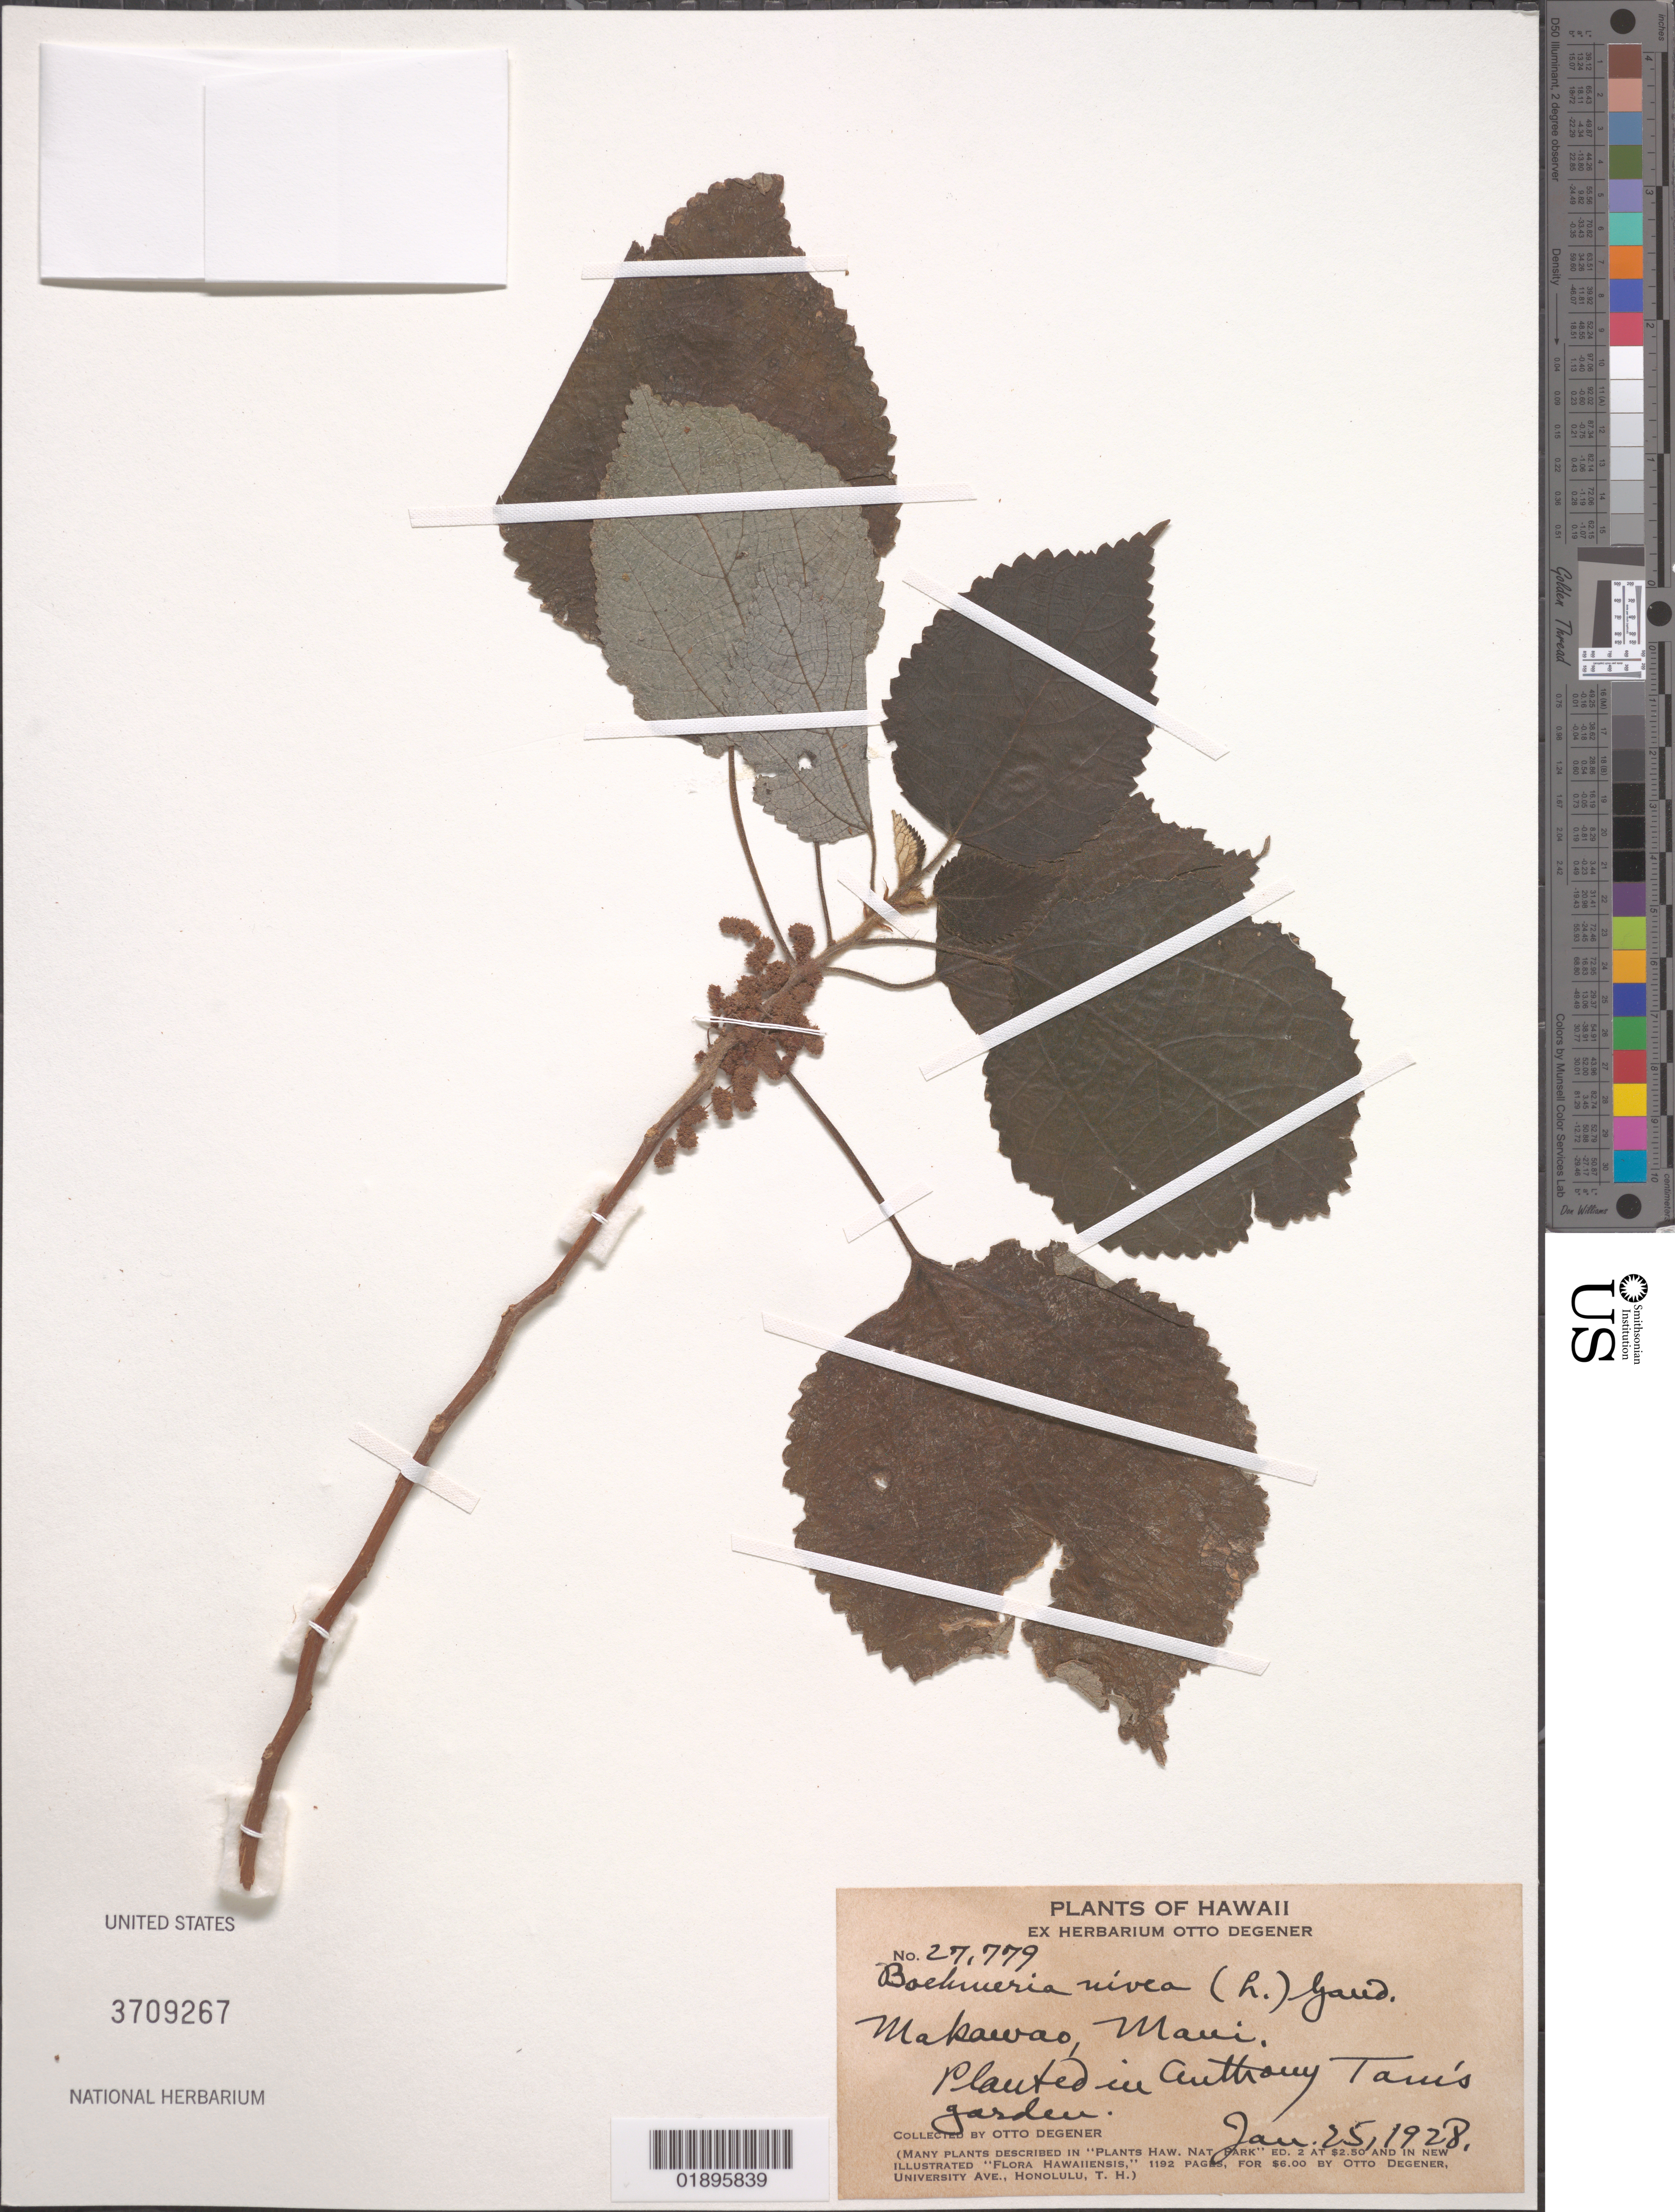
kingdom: Plantae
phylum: Tracheophyta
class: Magnoliopsida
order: Rosales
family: Urticaceae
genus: Boehmeria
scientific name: Boehmeria nivea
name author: (L.) Gaudich.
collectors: O. Degener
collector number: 27779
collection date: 1928-01-25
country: United States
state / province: Hawaii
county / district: Maui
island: Maui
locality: Makawao, Anthony Taui's garden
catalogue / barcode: US 3709267